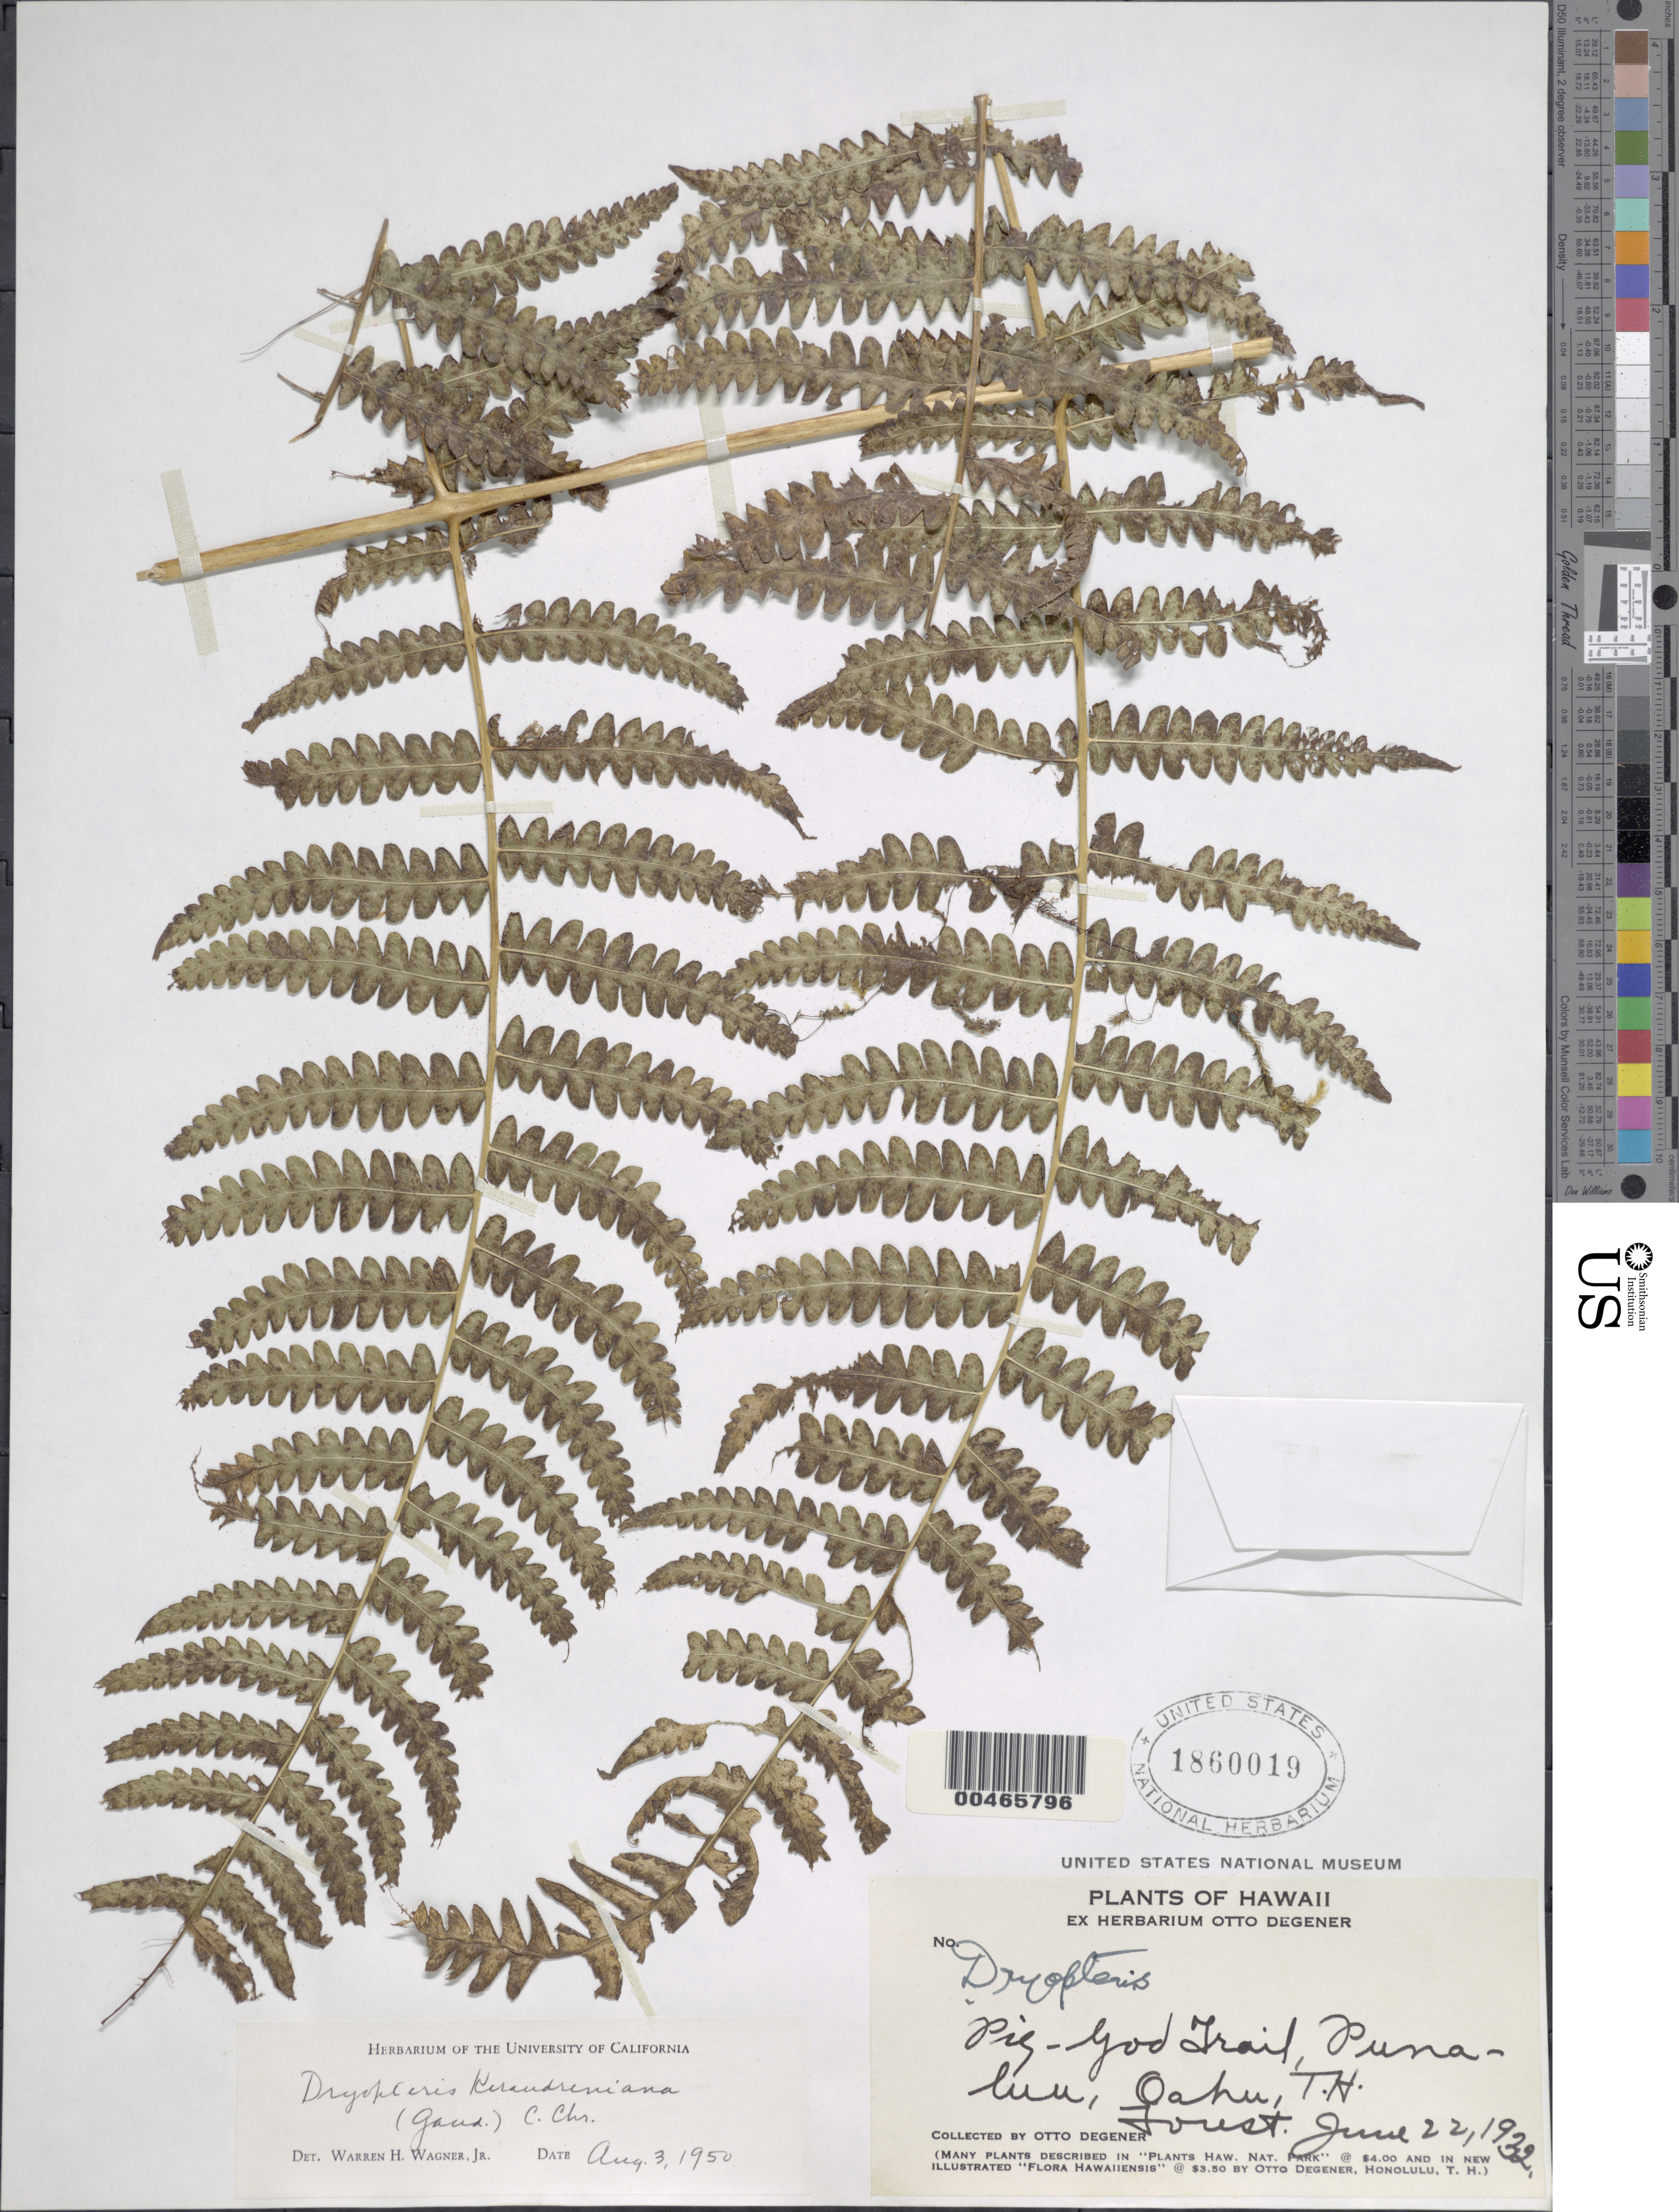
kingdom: Plantae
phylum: Tracheophyta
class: Polypodiopsida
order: Polypodiales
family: Thelypteridaceae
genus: Pseudophegopteris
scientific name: Pseudophegopteris keraudreniana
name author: (Gaudich.) Holttum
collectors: O. Degener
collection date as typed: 22 Jun 1932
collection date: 1932-06-22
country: United States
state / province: Hawaii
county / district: Honolulu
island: Oahu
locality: Pig-God Trail, Punaluu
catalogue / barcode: US 1860019